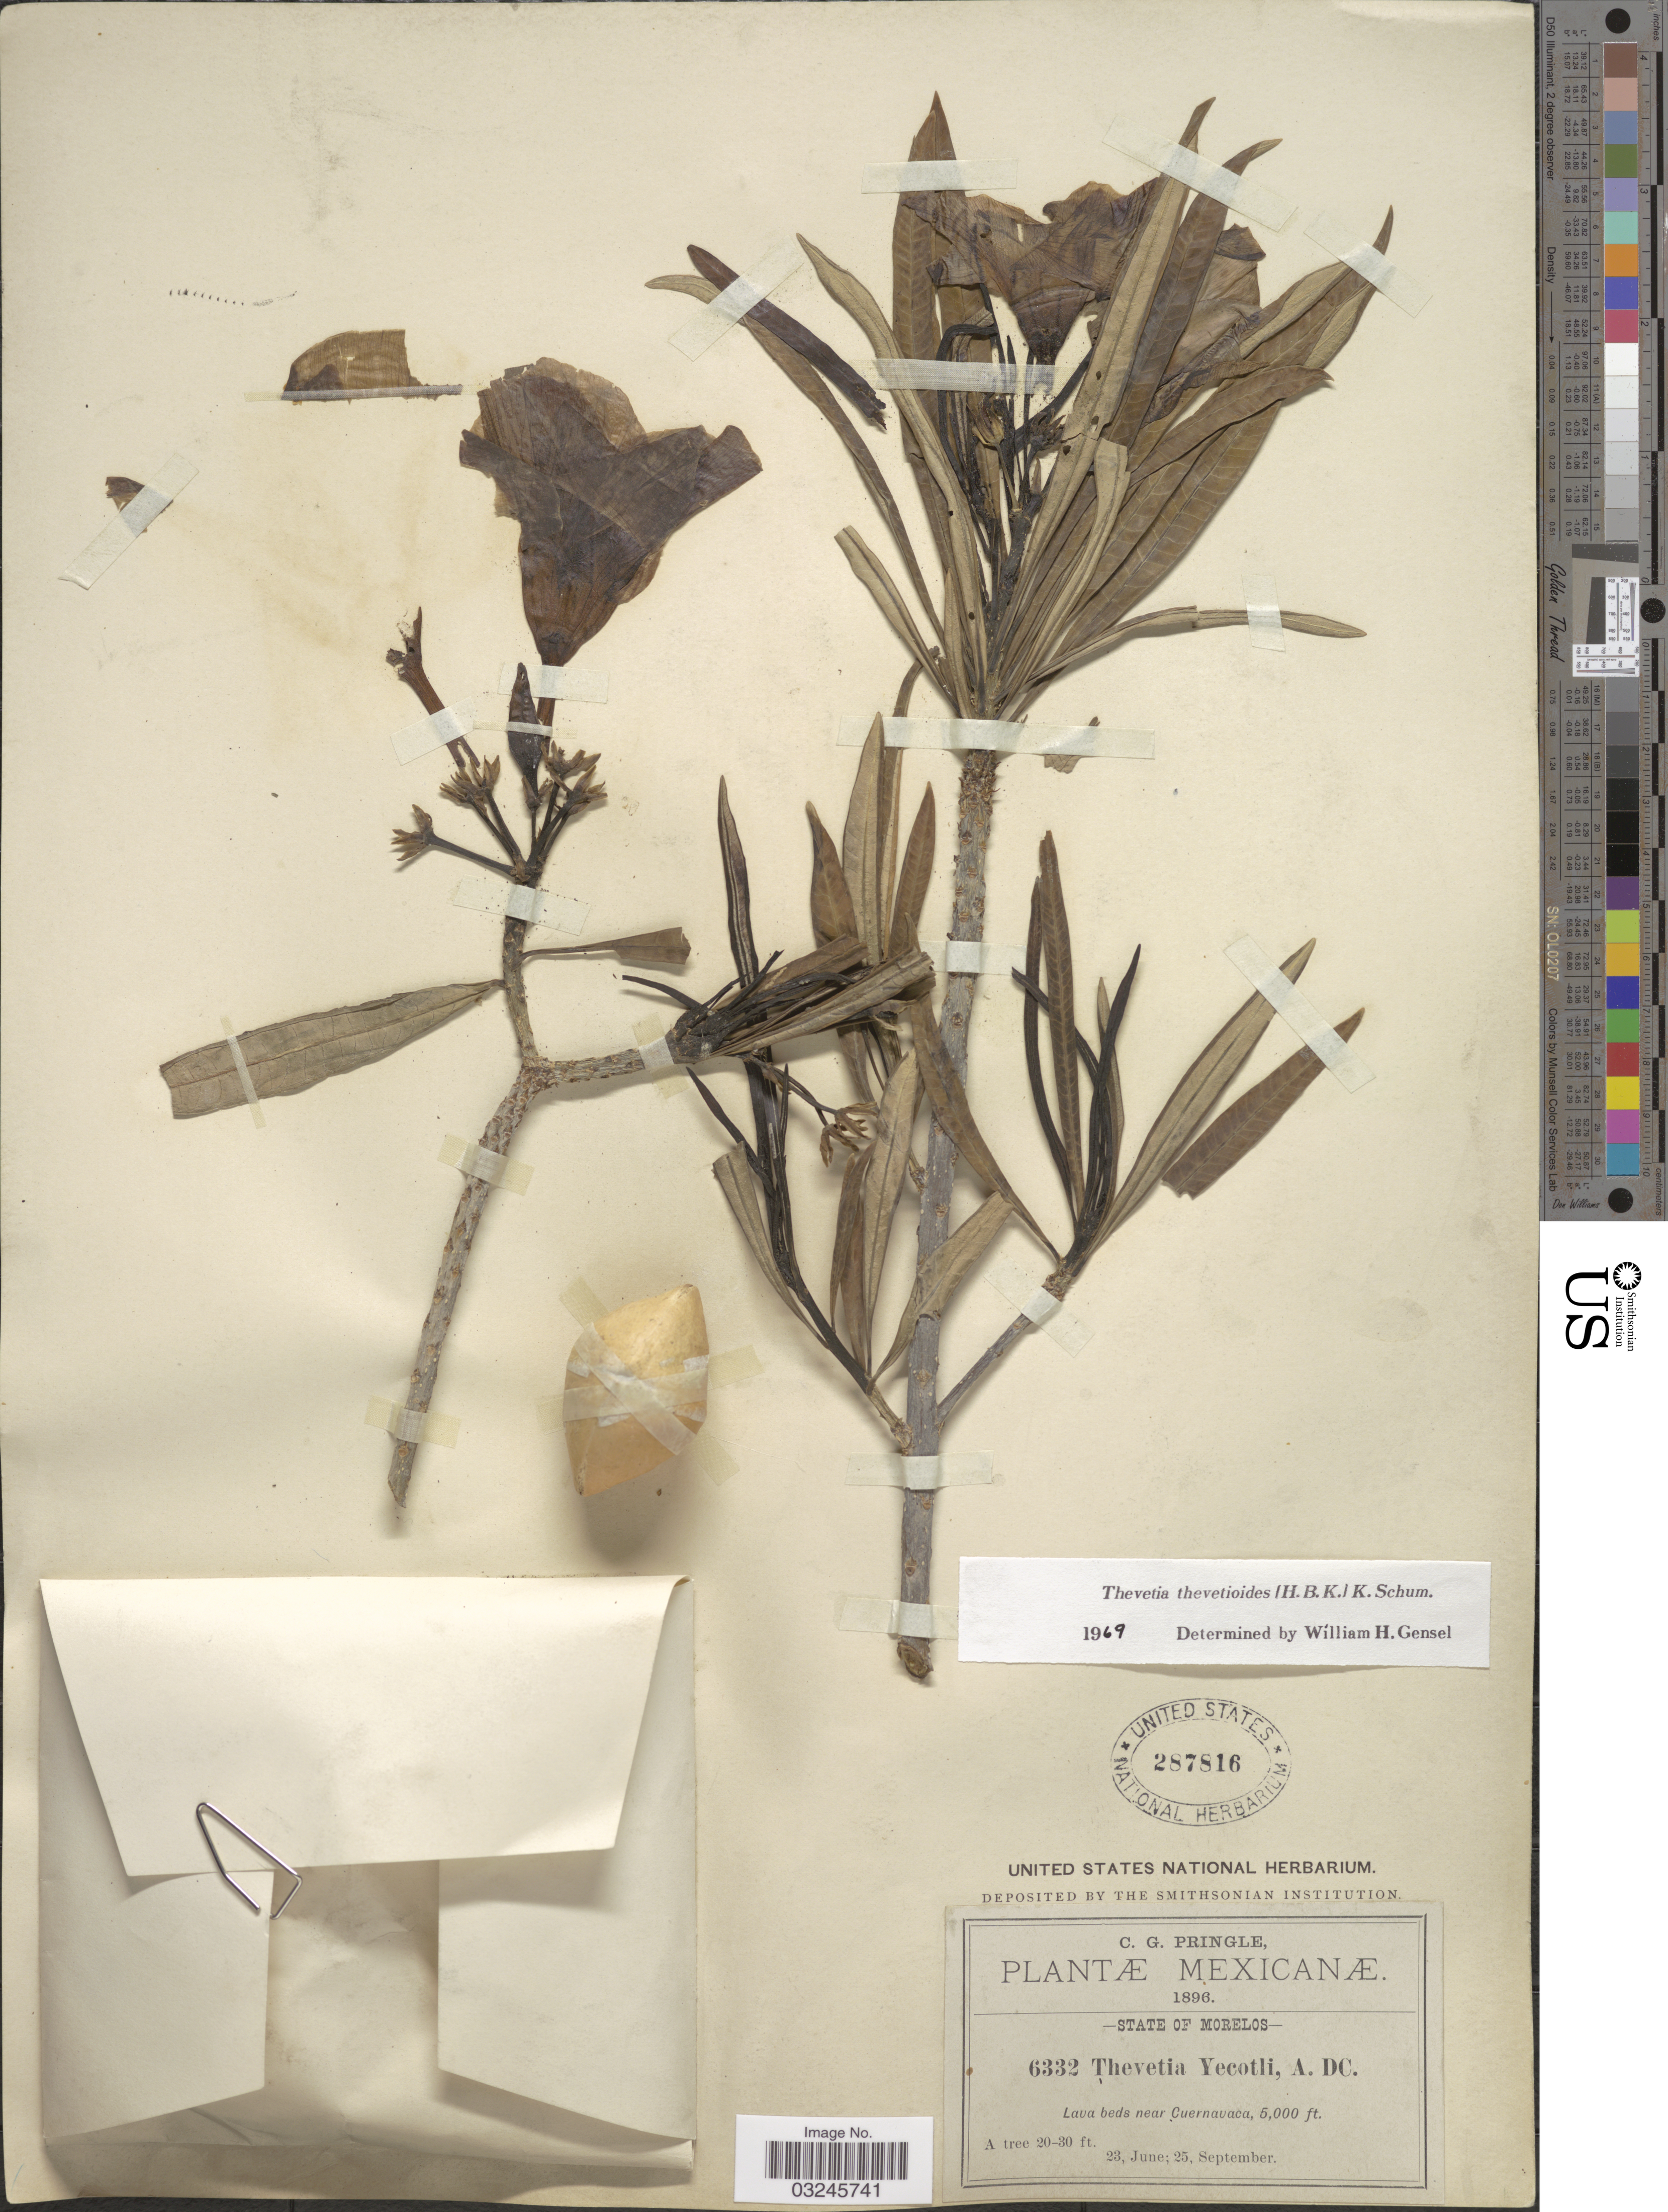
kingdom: Plantae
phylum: Tracheophyta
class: Magnoliopsida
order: Gentianales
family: Apocynaceae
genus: Thevetia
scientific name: Thevetia thevetioides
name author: (Kunth) K. Schum.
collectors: C. G. Pringle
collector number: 6332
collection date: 1896-06-23/1896-09-25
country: Mexico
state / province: Morelos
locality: Lava beds near Cuernavaca.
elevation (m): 1524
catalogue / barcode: US 287816